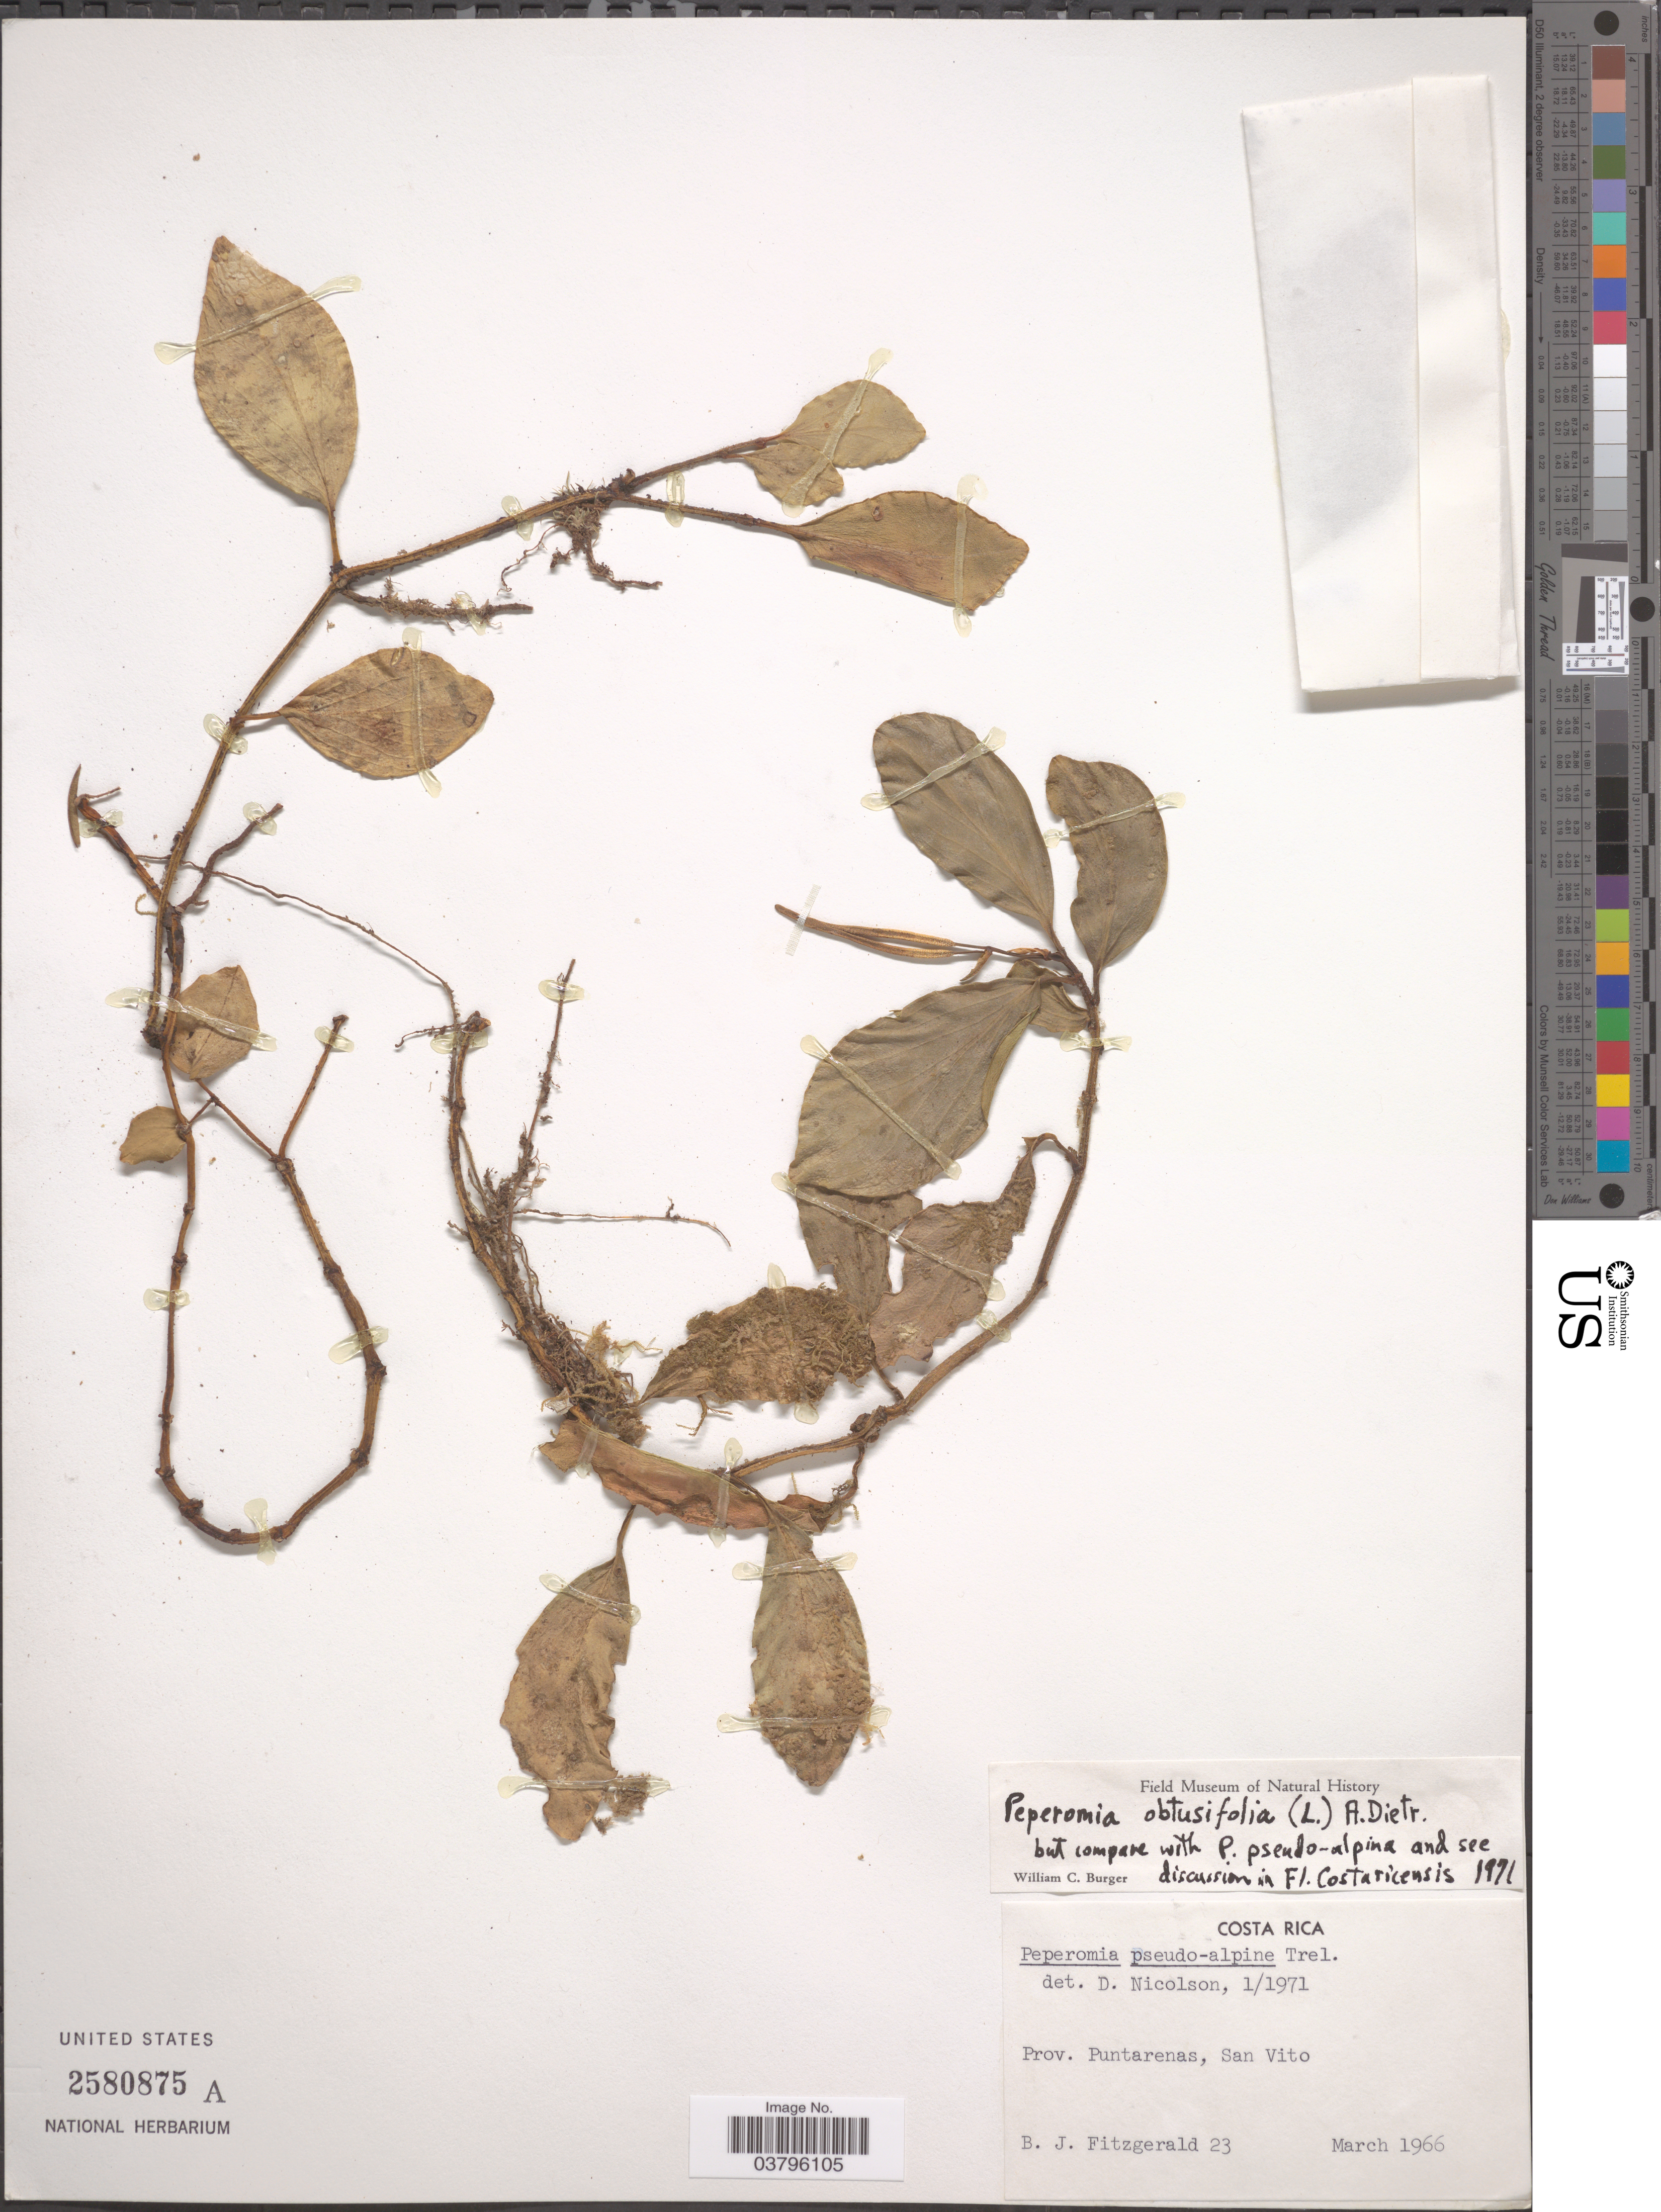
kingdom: Plantae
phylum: Tracheophyta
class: Magnoliopsida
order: Piperales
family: Piperaceae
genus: Peperomia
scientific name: Peperomia pseudoalpina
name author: Trel.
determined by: Jiménez, José Estaban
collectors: B. Fitzgerald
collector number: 23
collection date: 1966-03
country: Costa Rica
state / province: Puntarenas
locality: San Vito.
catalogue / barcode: US 2580875A